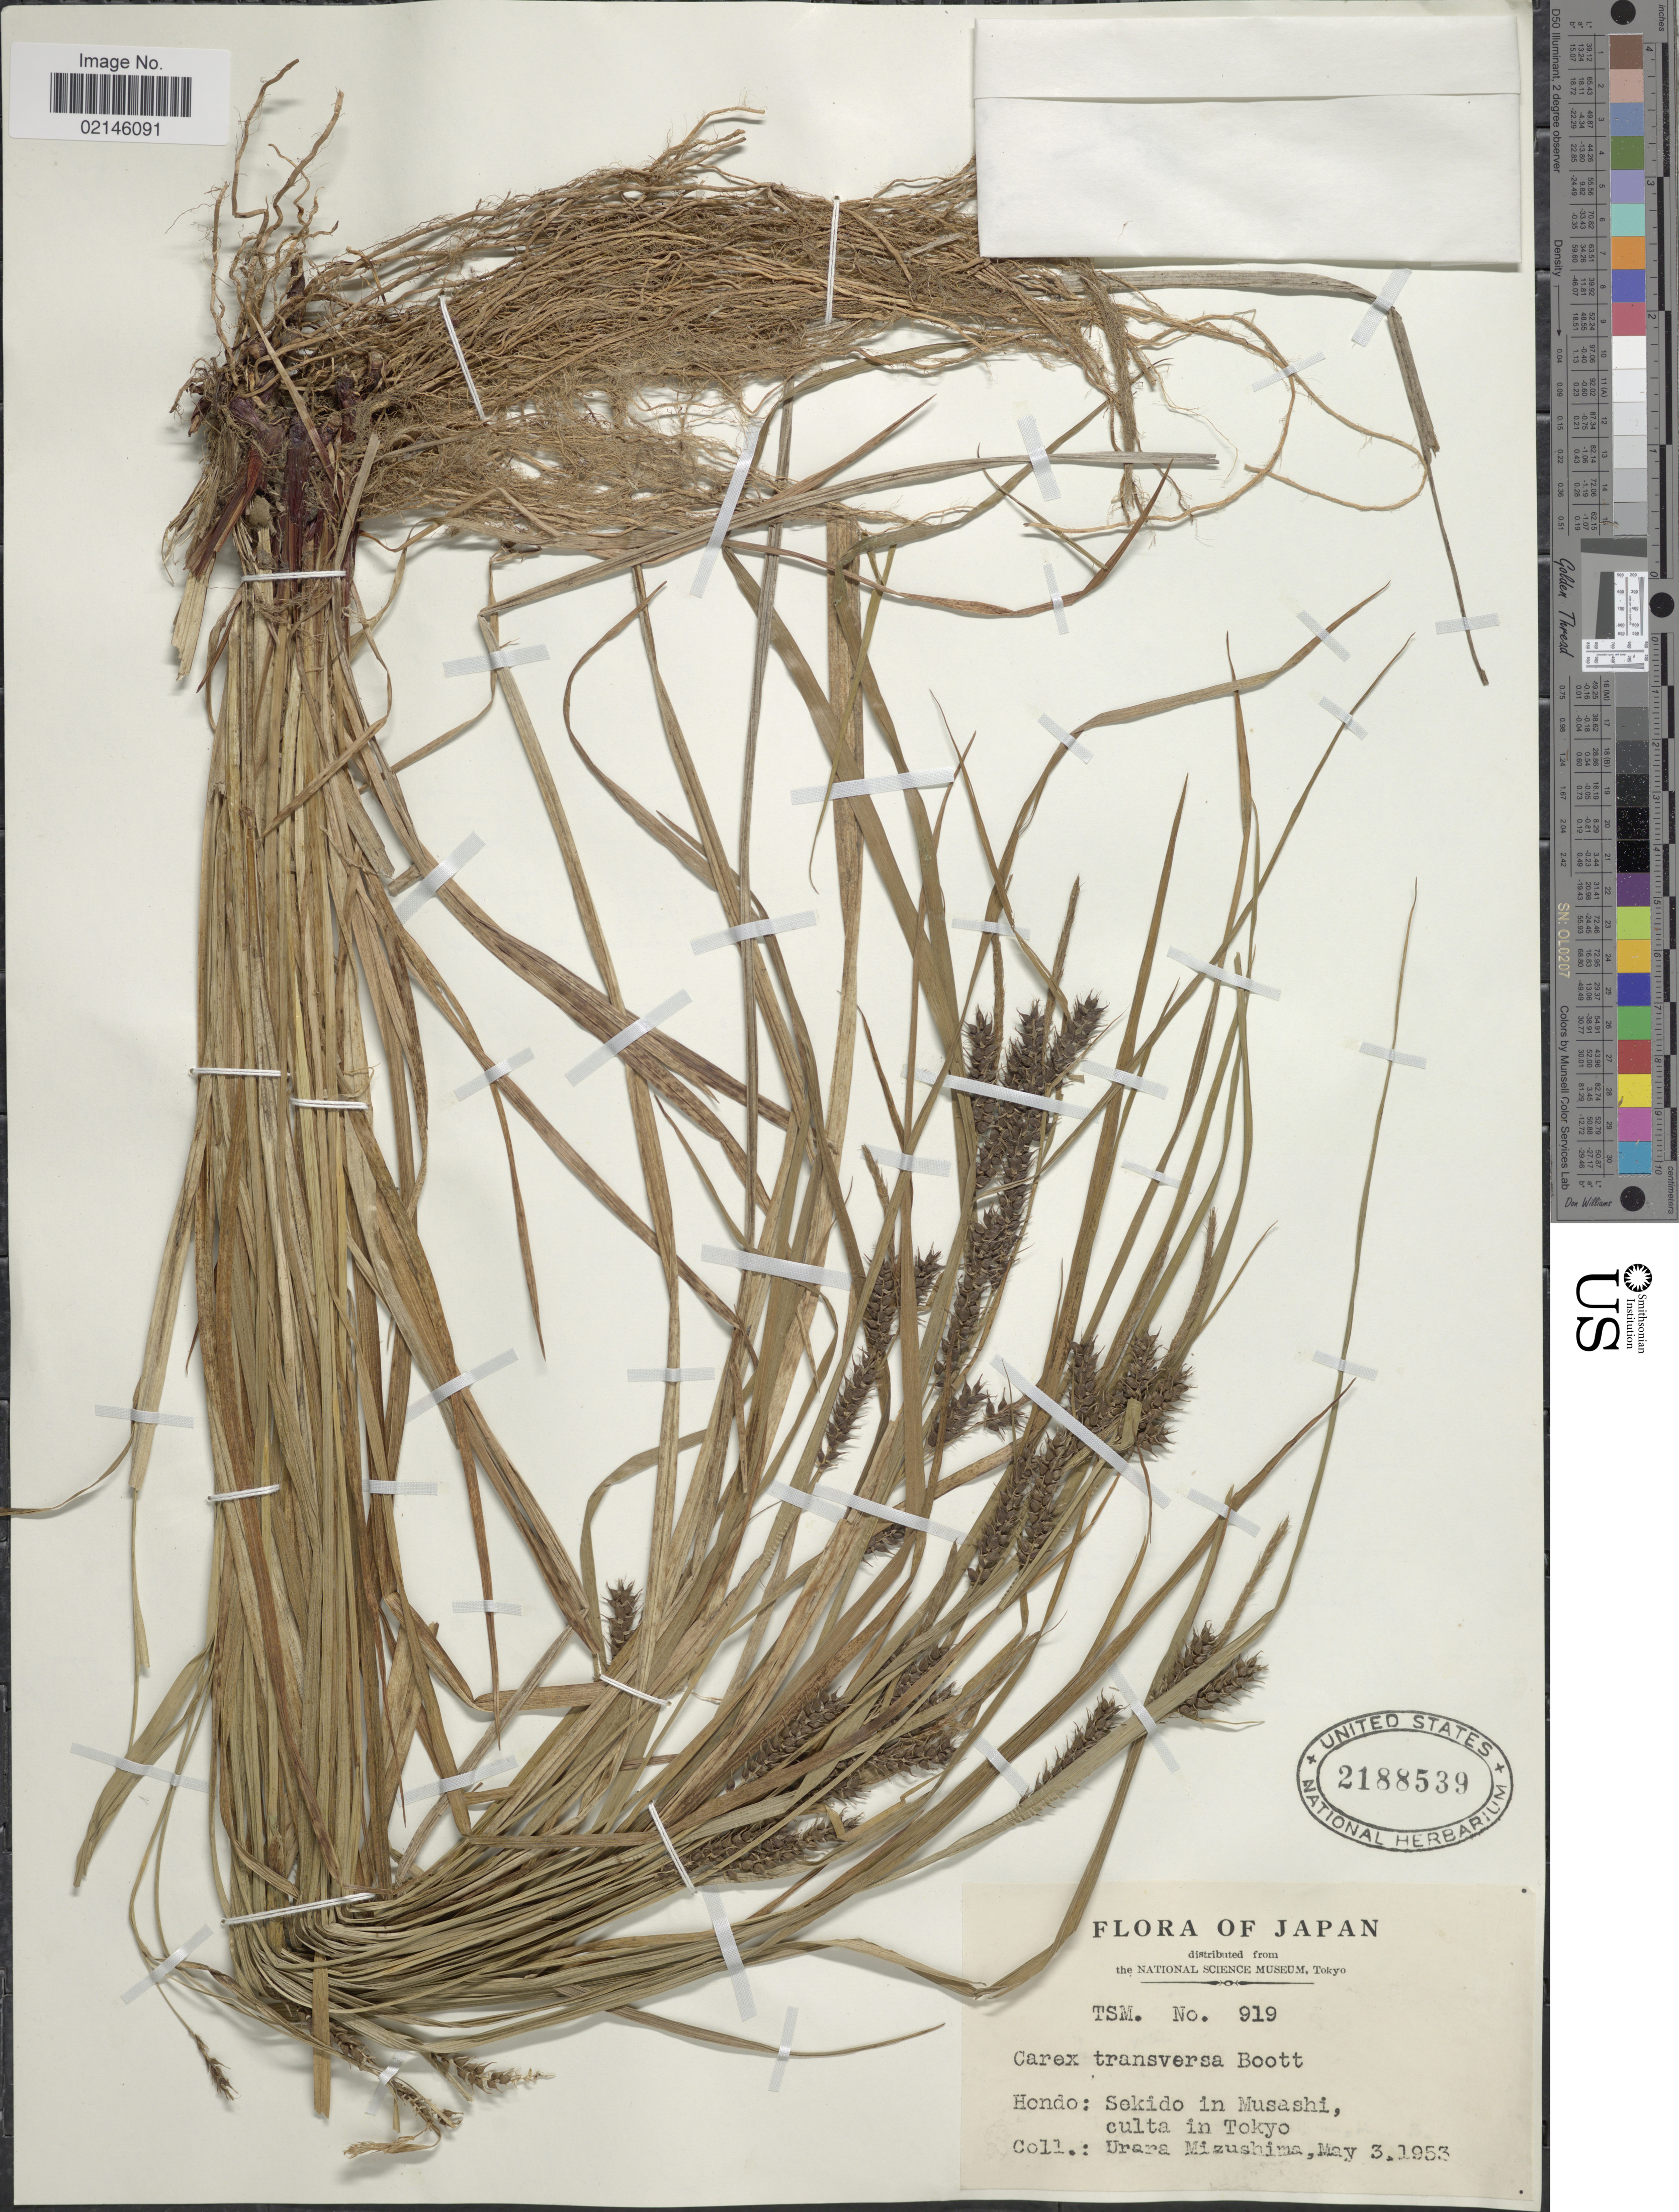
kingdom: Plantae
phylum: Tracheophyta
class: Liliopsida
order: Poales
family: Cyperaceae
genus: Carex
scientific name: Carex brownii subsp. transversa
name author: (Boott) J. Kern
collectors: U. Mizushima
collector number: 919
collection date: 1953-05-03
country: Japan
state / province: Tokyo, Federal City of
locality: Hondo: Sekido in Musashi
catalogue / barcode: US 2188539